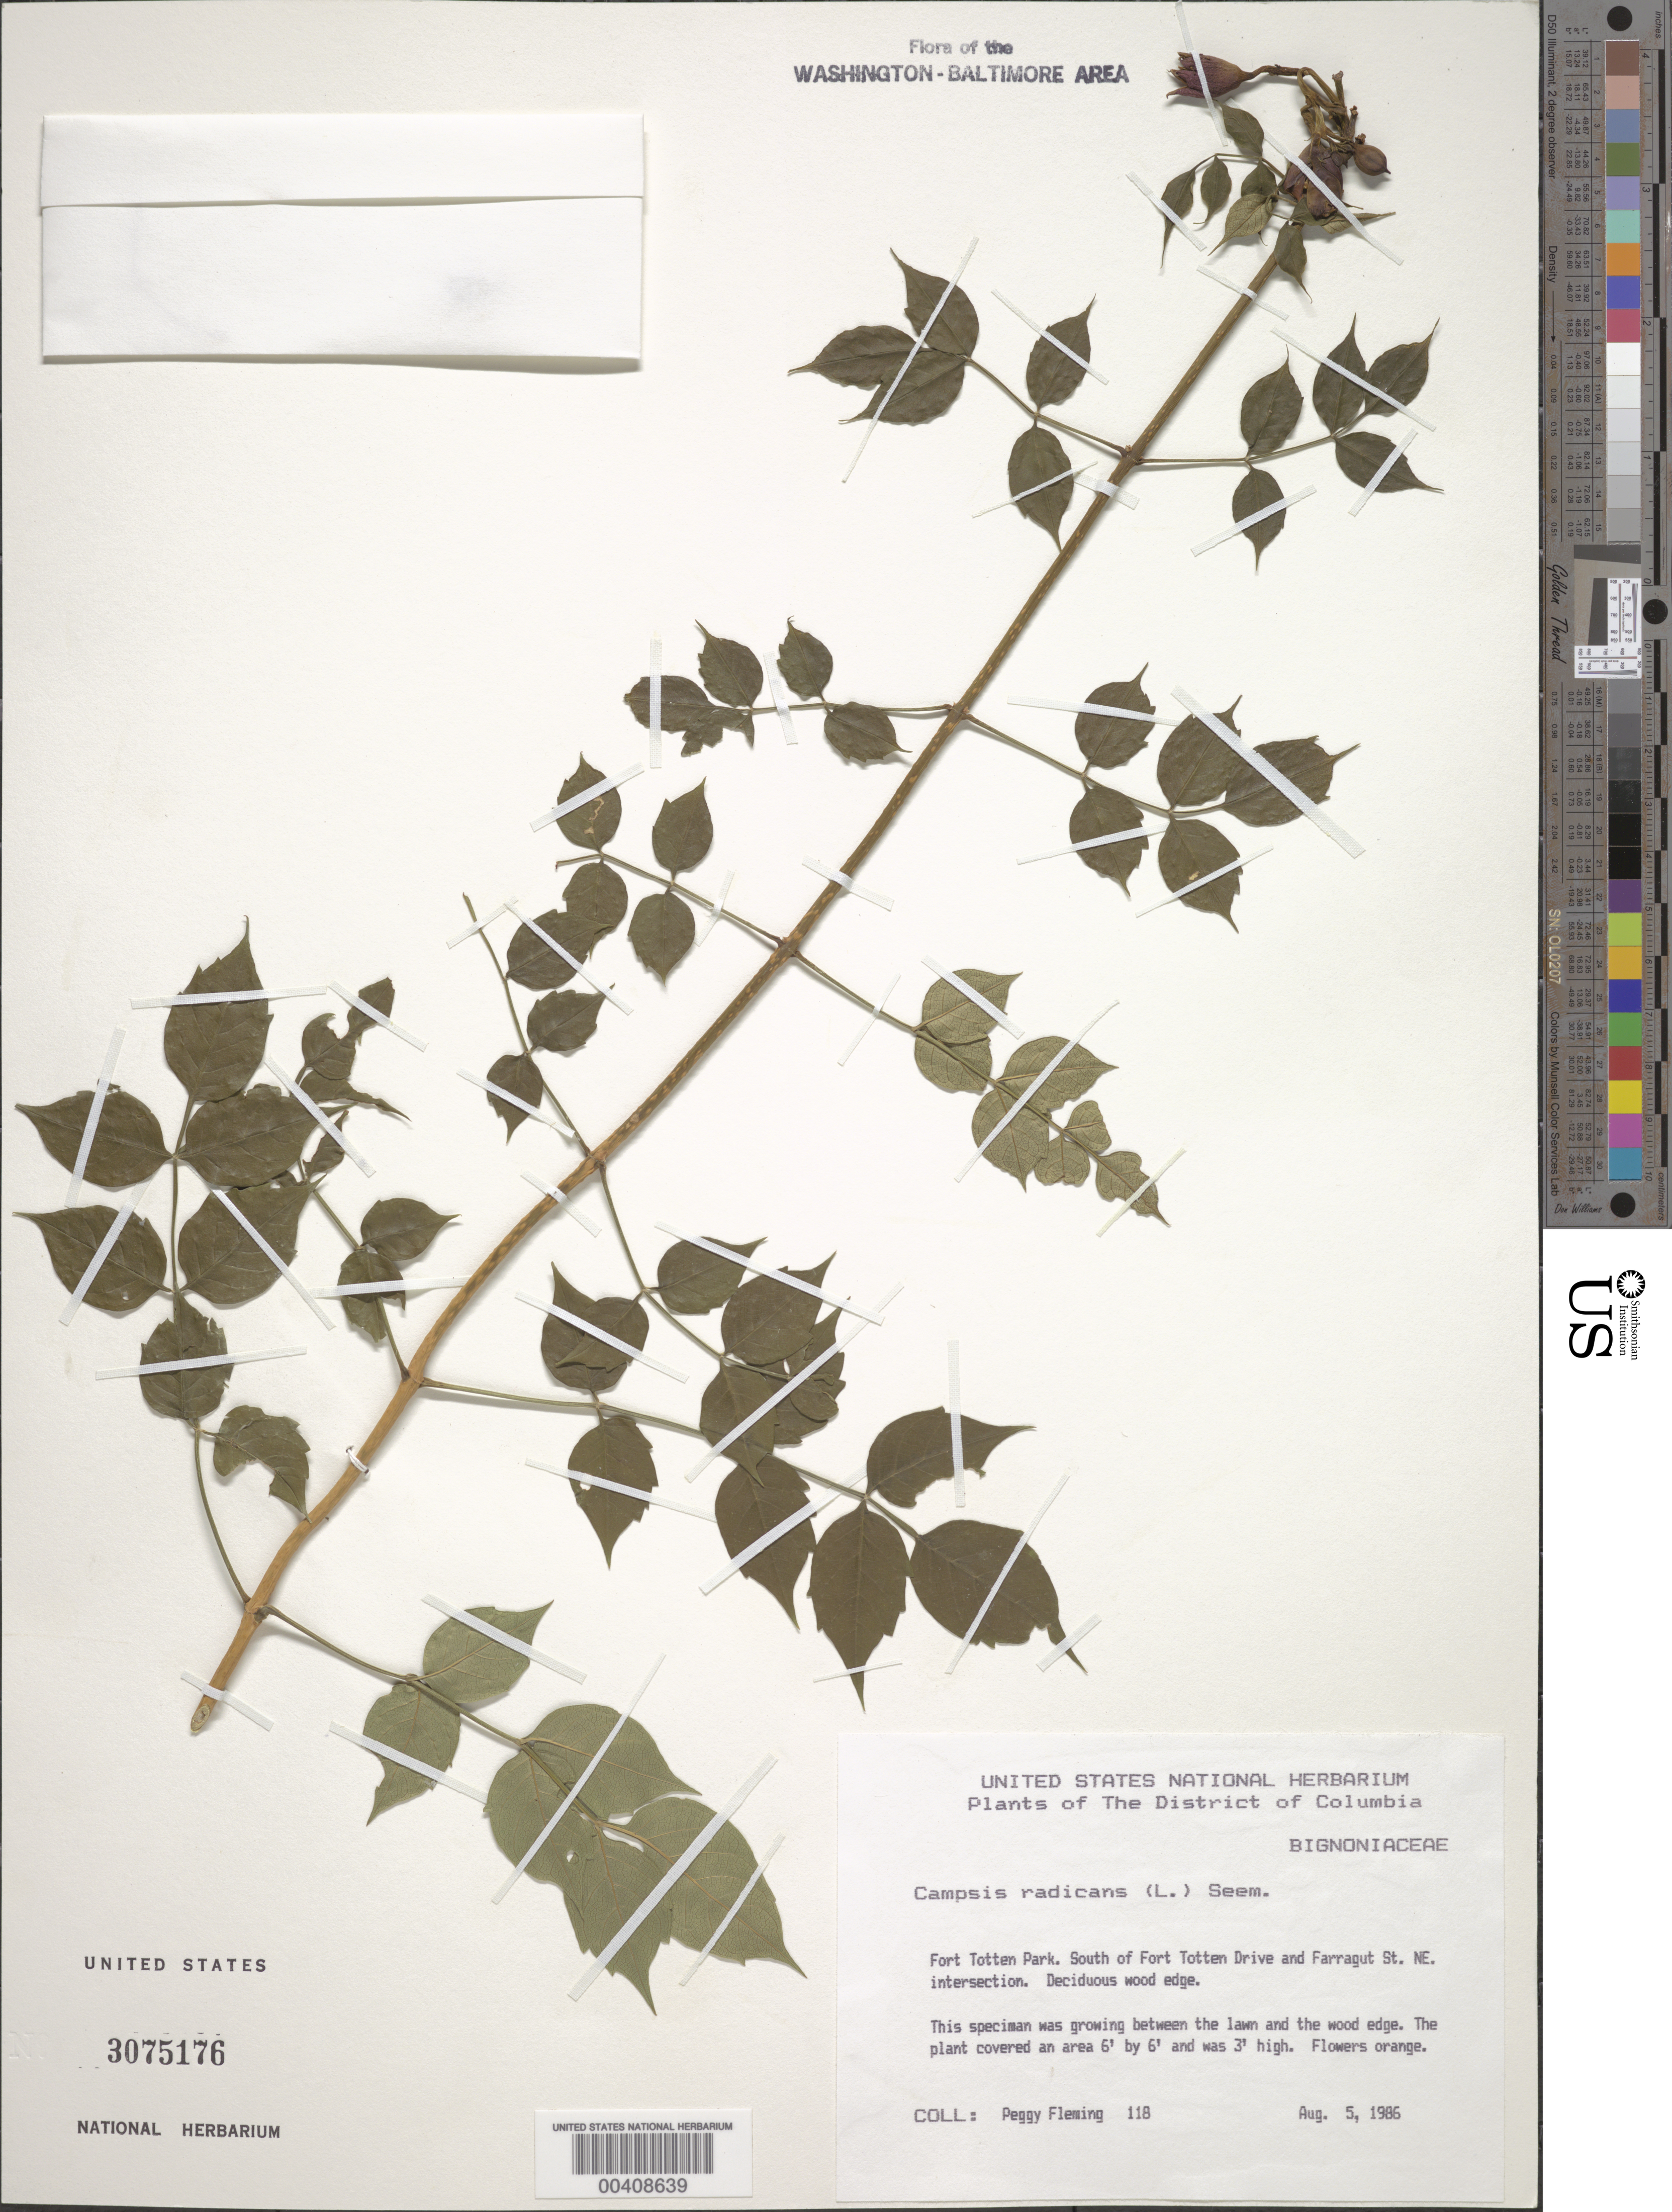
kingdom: Plantae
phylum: Tracheophyta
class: Magnoliopsida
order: Lamiales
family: Bignoniaceae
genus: Campsis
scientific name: Campsis radicans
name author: (L.) Seem.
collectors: P. Fleming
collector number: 118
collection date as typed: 05 Aug 1986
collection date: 1986-08-05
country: United States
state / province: District of Columbia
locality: Fort Totten Park, S of Fort Totten Dr and Farragut St NE Fort Totten Park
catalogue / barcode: US 3075176